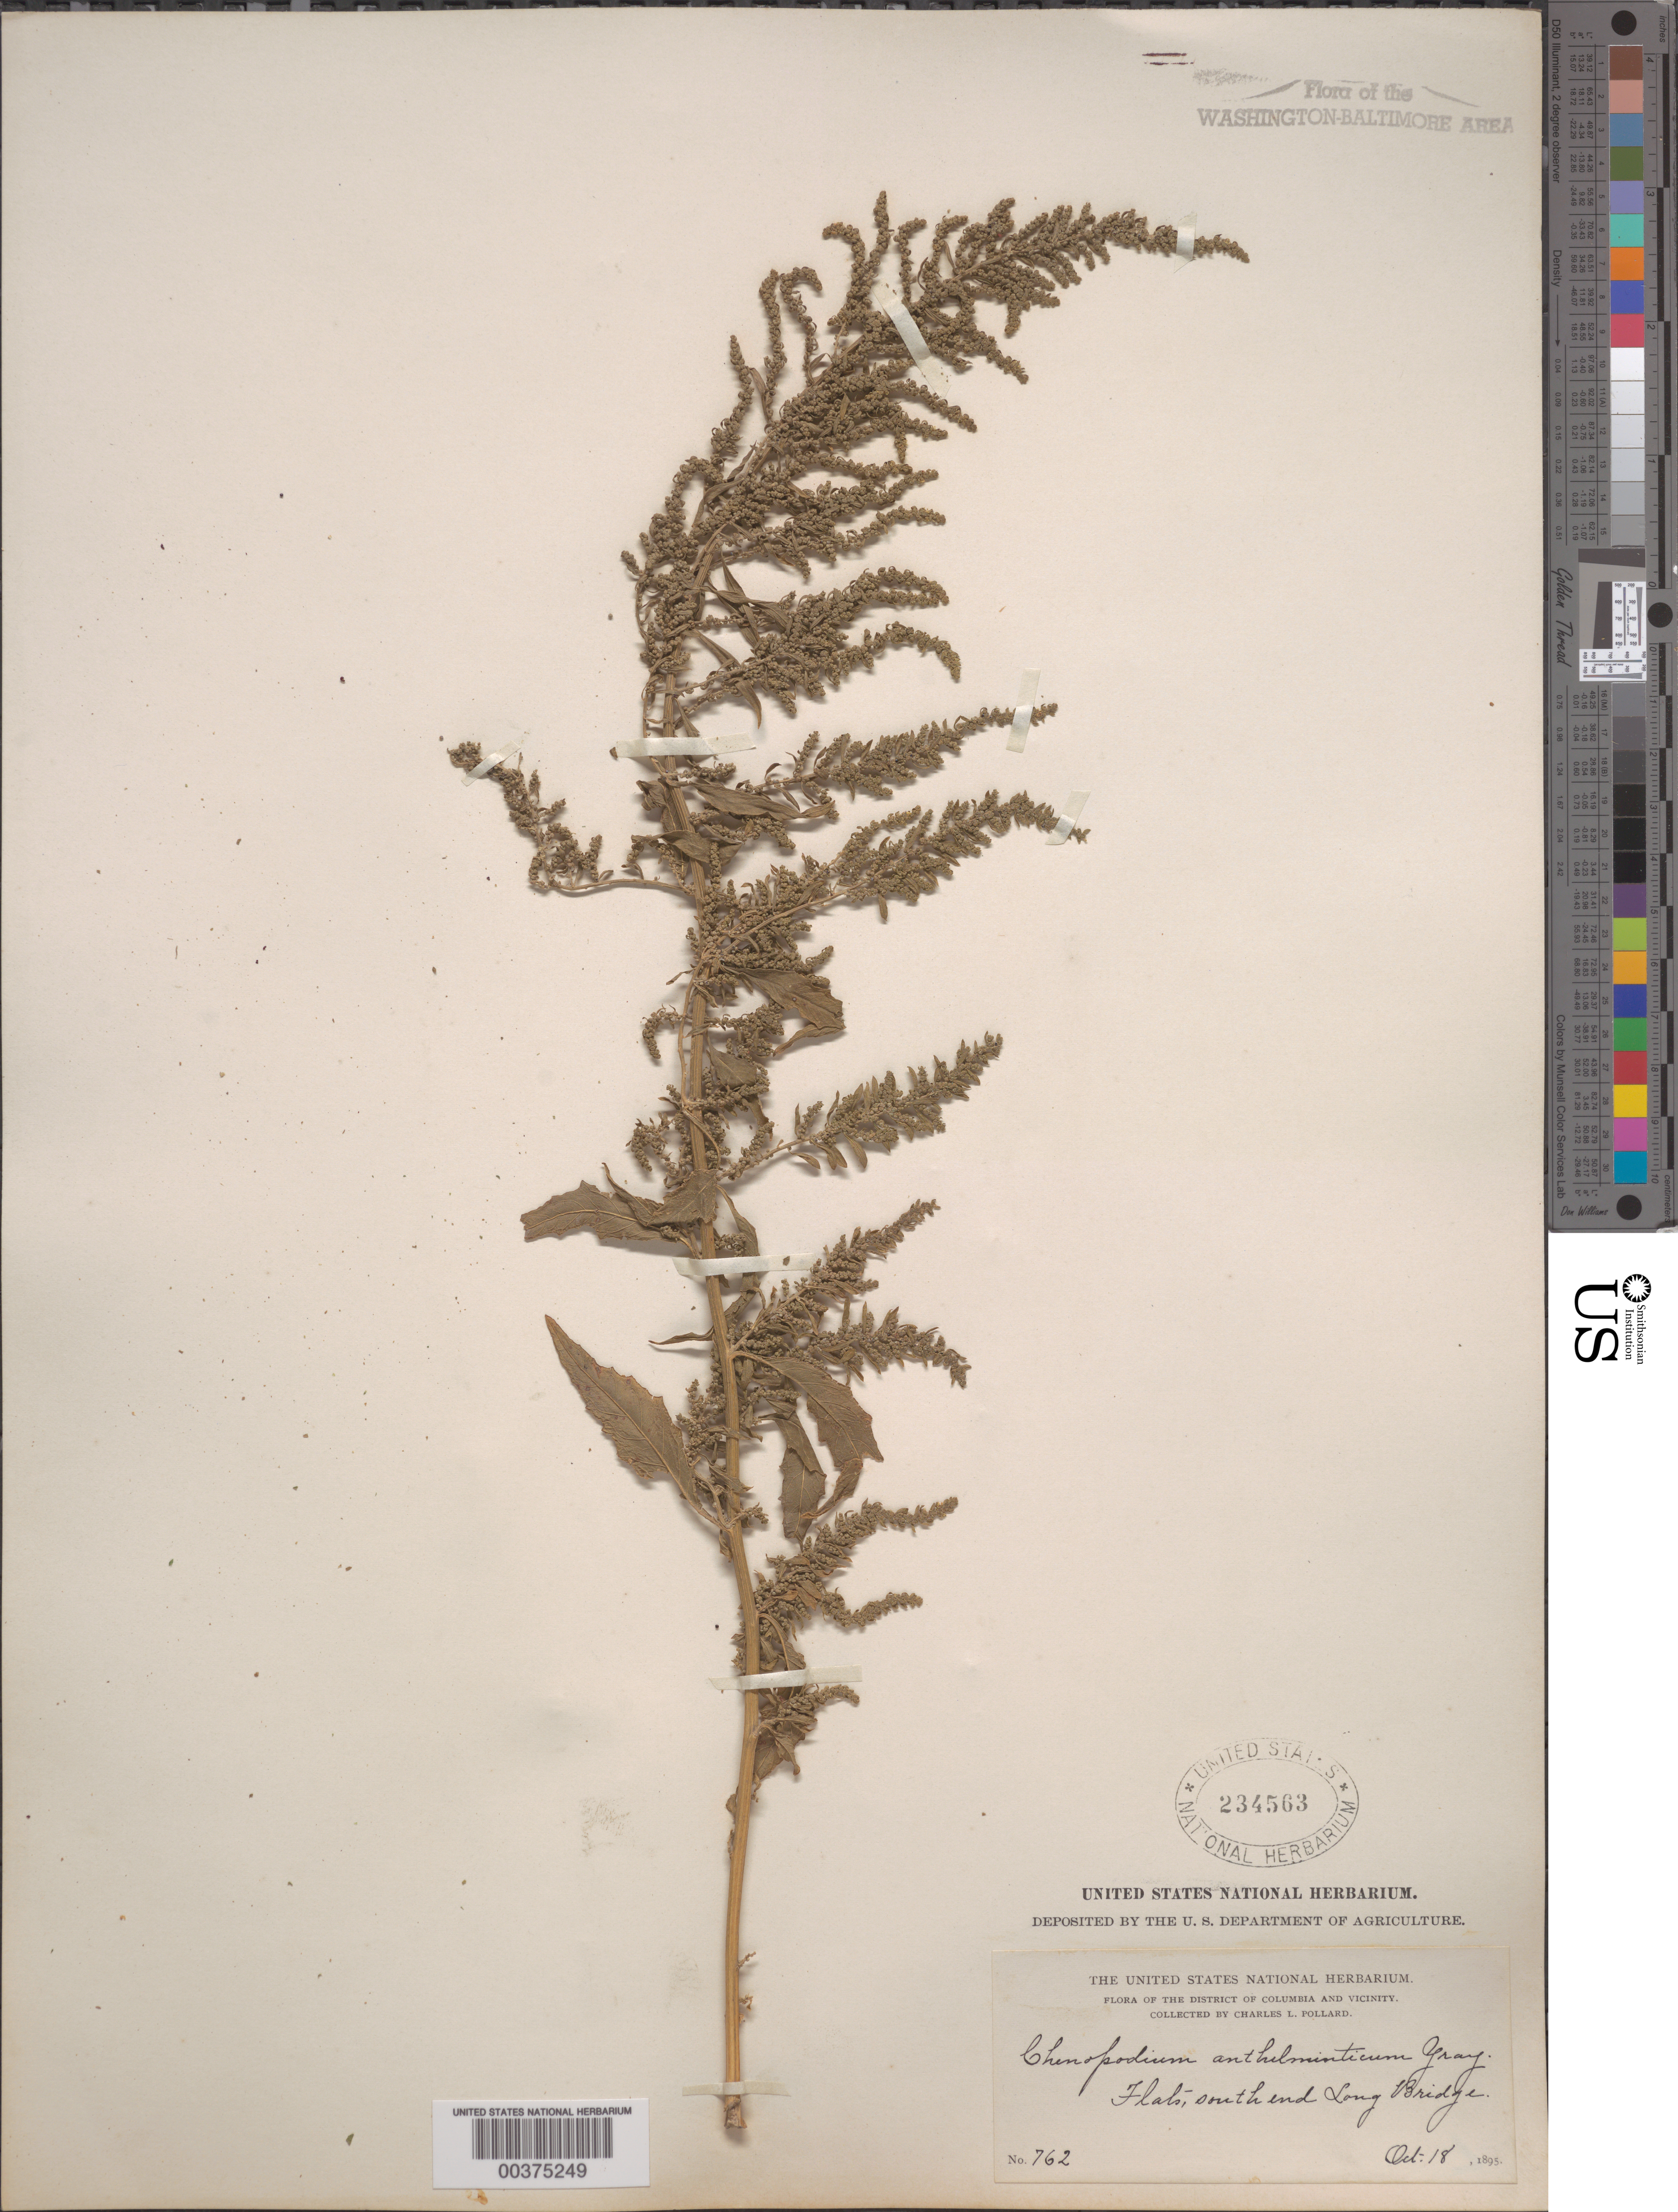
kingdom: Plantae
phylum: Tracheophyta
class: Magnoliopsida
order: Caryophyllales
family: Amaranthaceae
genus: Chenopodium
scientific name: Chenopodium ambrosioides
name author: L.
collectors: C. L. Pollard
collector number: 762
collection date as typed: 18 Oct 1895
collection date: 1895-10-18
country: United States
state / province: District of Columbia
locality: South end Long Bridge, flats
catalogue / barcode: US 234563